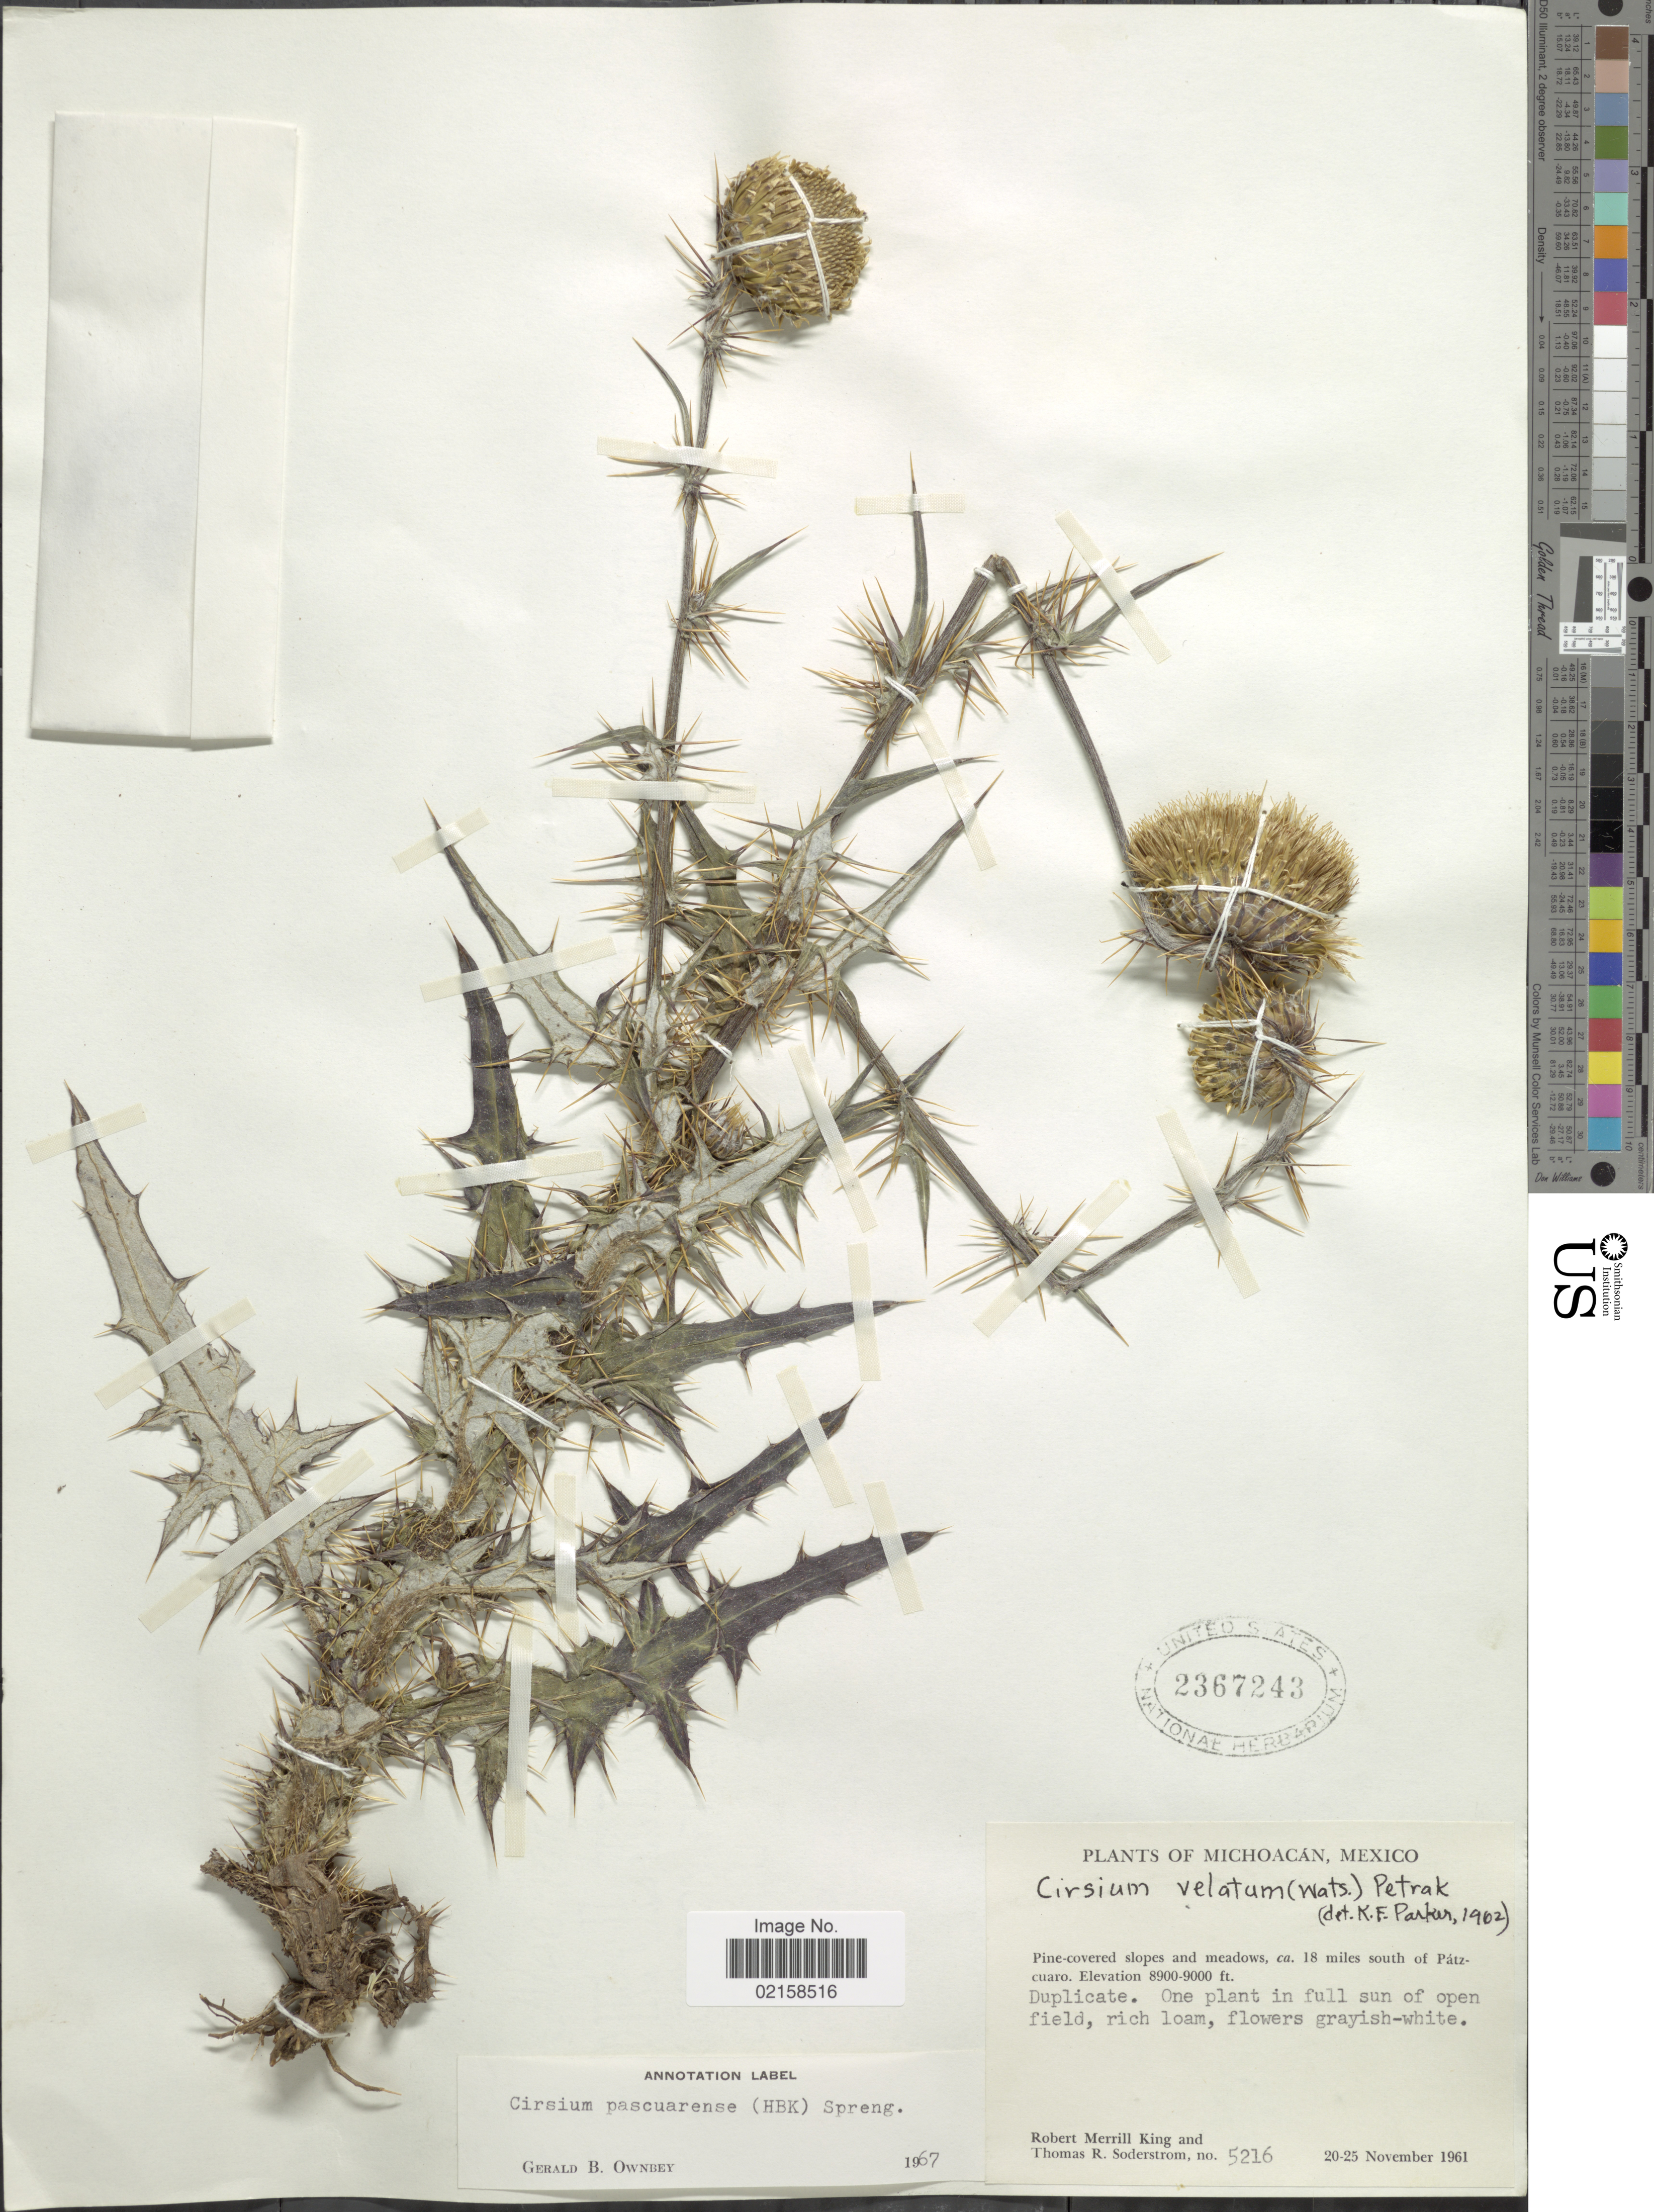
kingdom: Plantae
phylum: Tracheophyta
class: Magnoliopsida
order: Asterales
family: Asteraceae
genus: Cirsium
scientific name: Cirsium pascuarense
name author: (Kunth) Spreng.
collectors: R. M. King & T. R. Soderstrom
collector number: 5216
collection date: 1961-11-20/1961-11-25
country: Mexico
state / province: Michoacán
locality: Pine-covered slopes and meadows, ca. 18 miles south of Patzcuaro.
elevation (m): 2713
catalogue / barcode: US 2367243